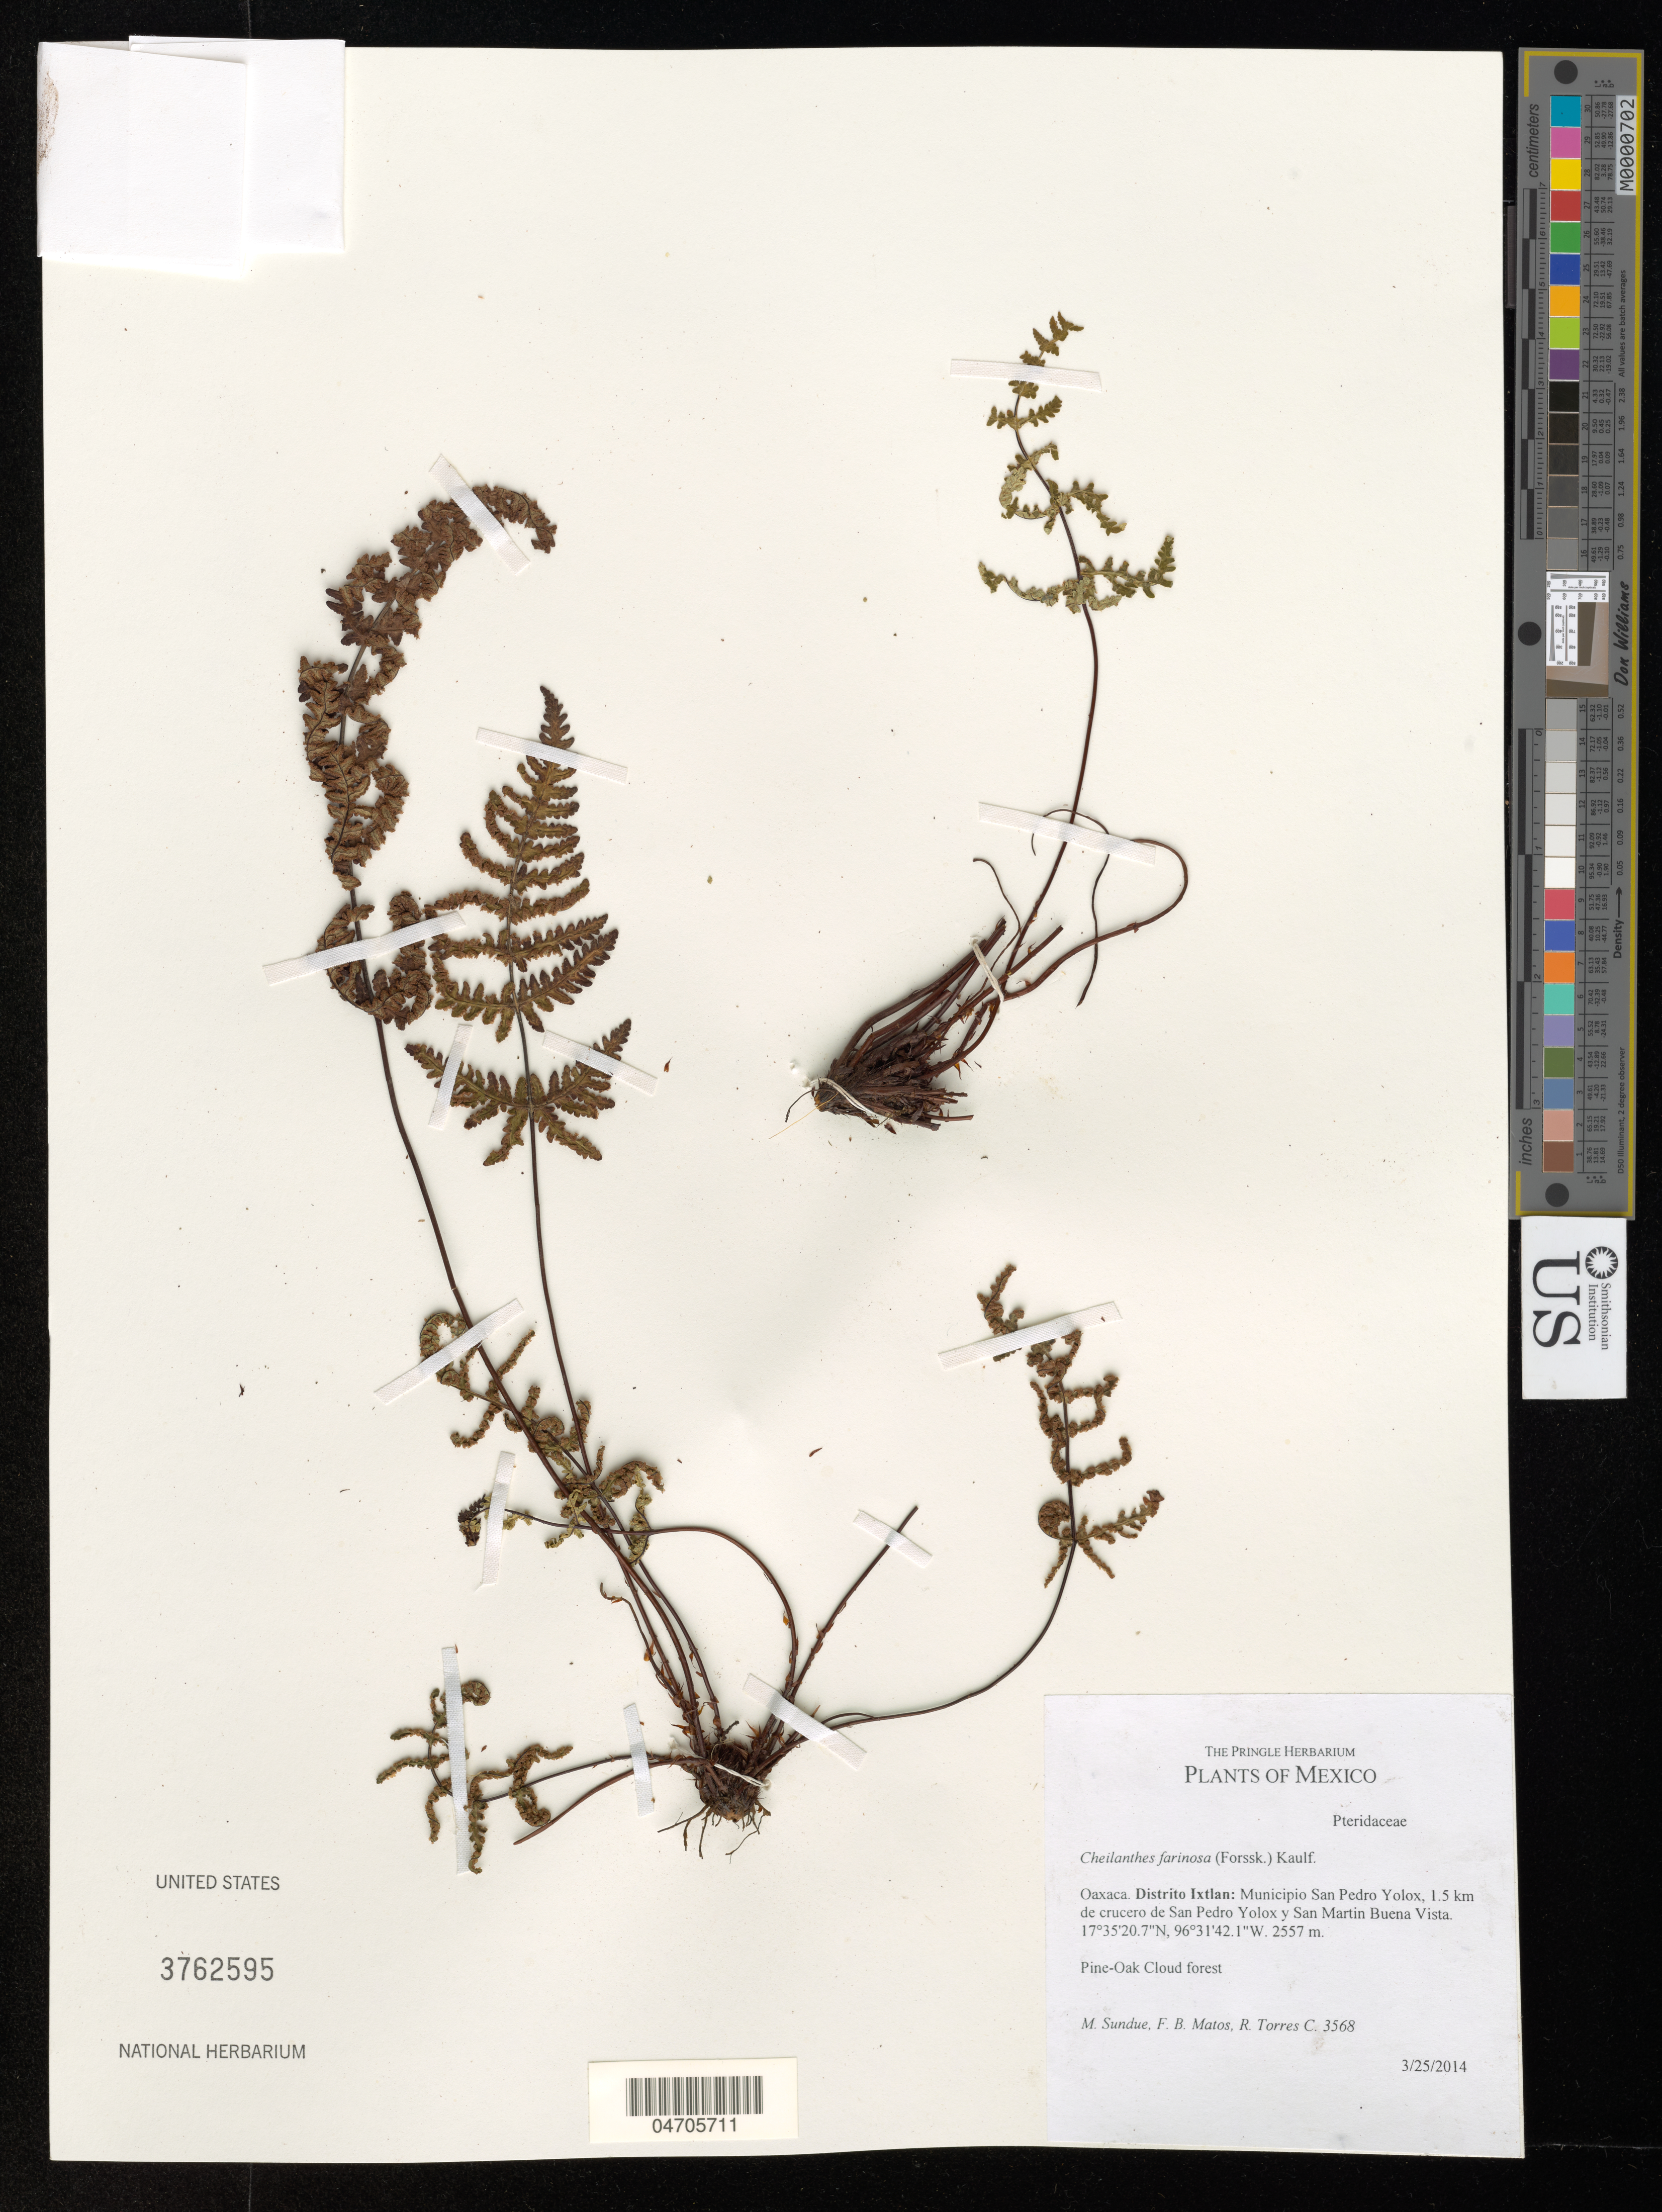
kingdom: Plantae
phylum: Tracheophyta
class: Polypodiopsida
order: Polypodiales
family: Pteridaceae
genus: Cheilanthes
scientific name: Cheilanthes farinosa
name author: (Forssk.) Kaulf.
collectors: M. Sundue, F. Matos & R. Torres C.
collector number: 3568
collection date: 2014-03-25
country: Mexico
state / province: Oaxaca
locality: Distrito Ixtlan: Municipio San Pedro Yolox, 1.5 km de crucero de San Pedro Yolox y San Martin Buena Vista.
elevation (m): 2557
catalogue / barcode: US 3762595